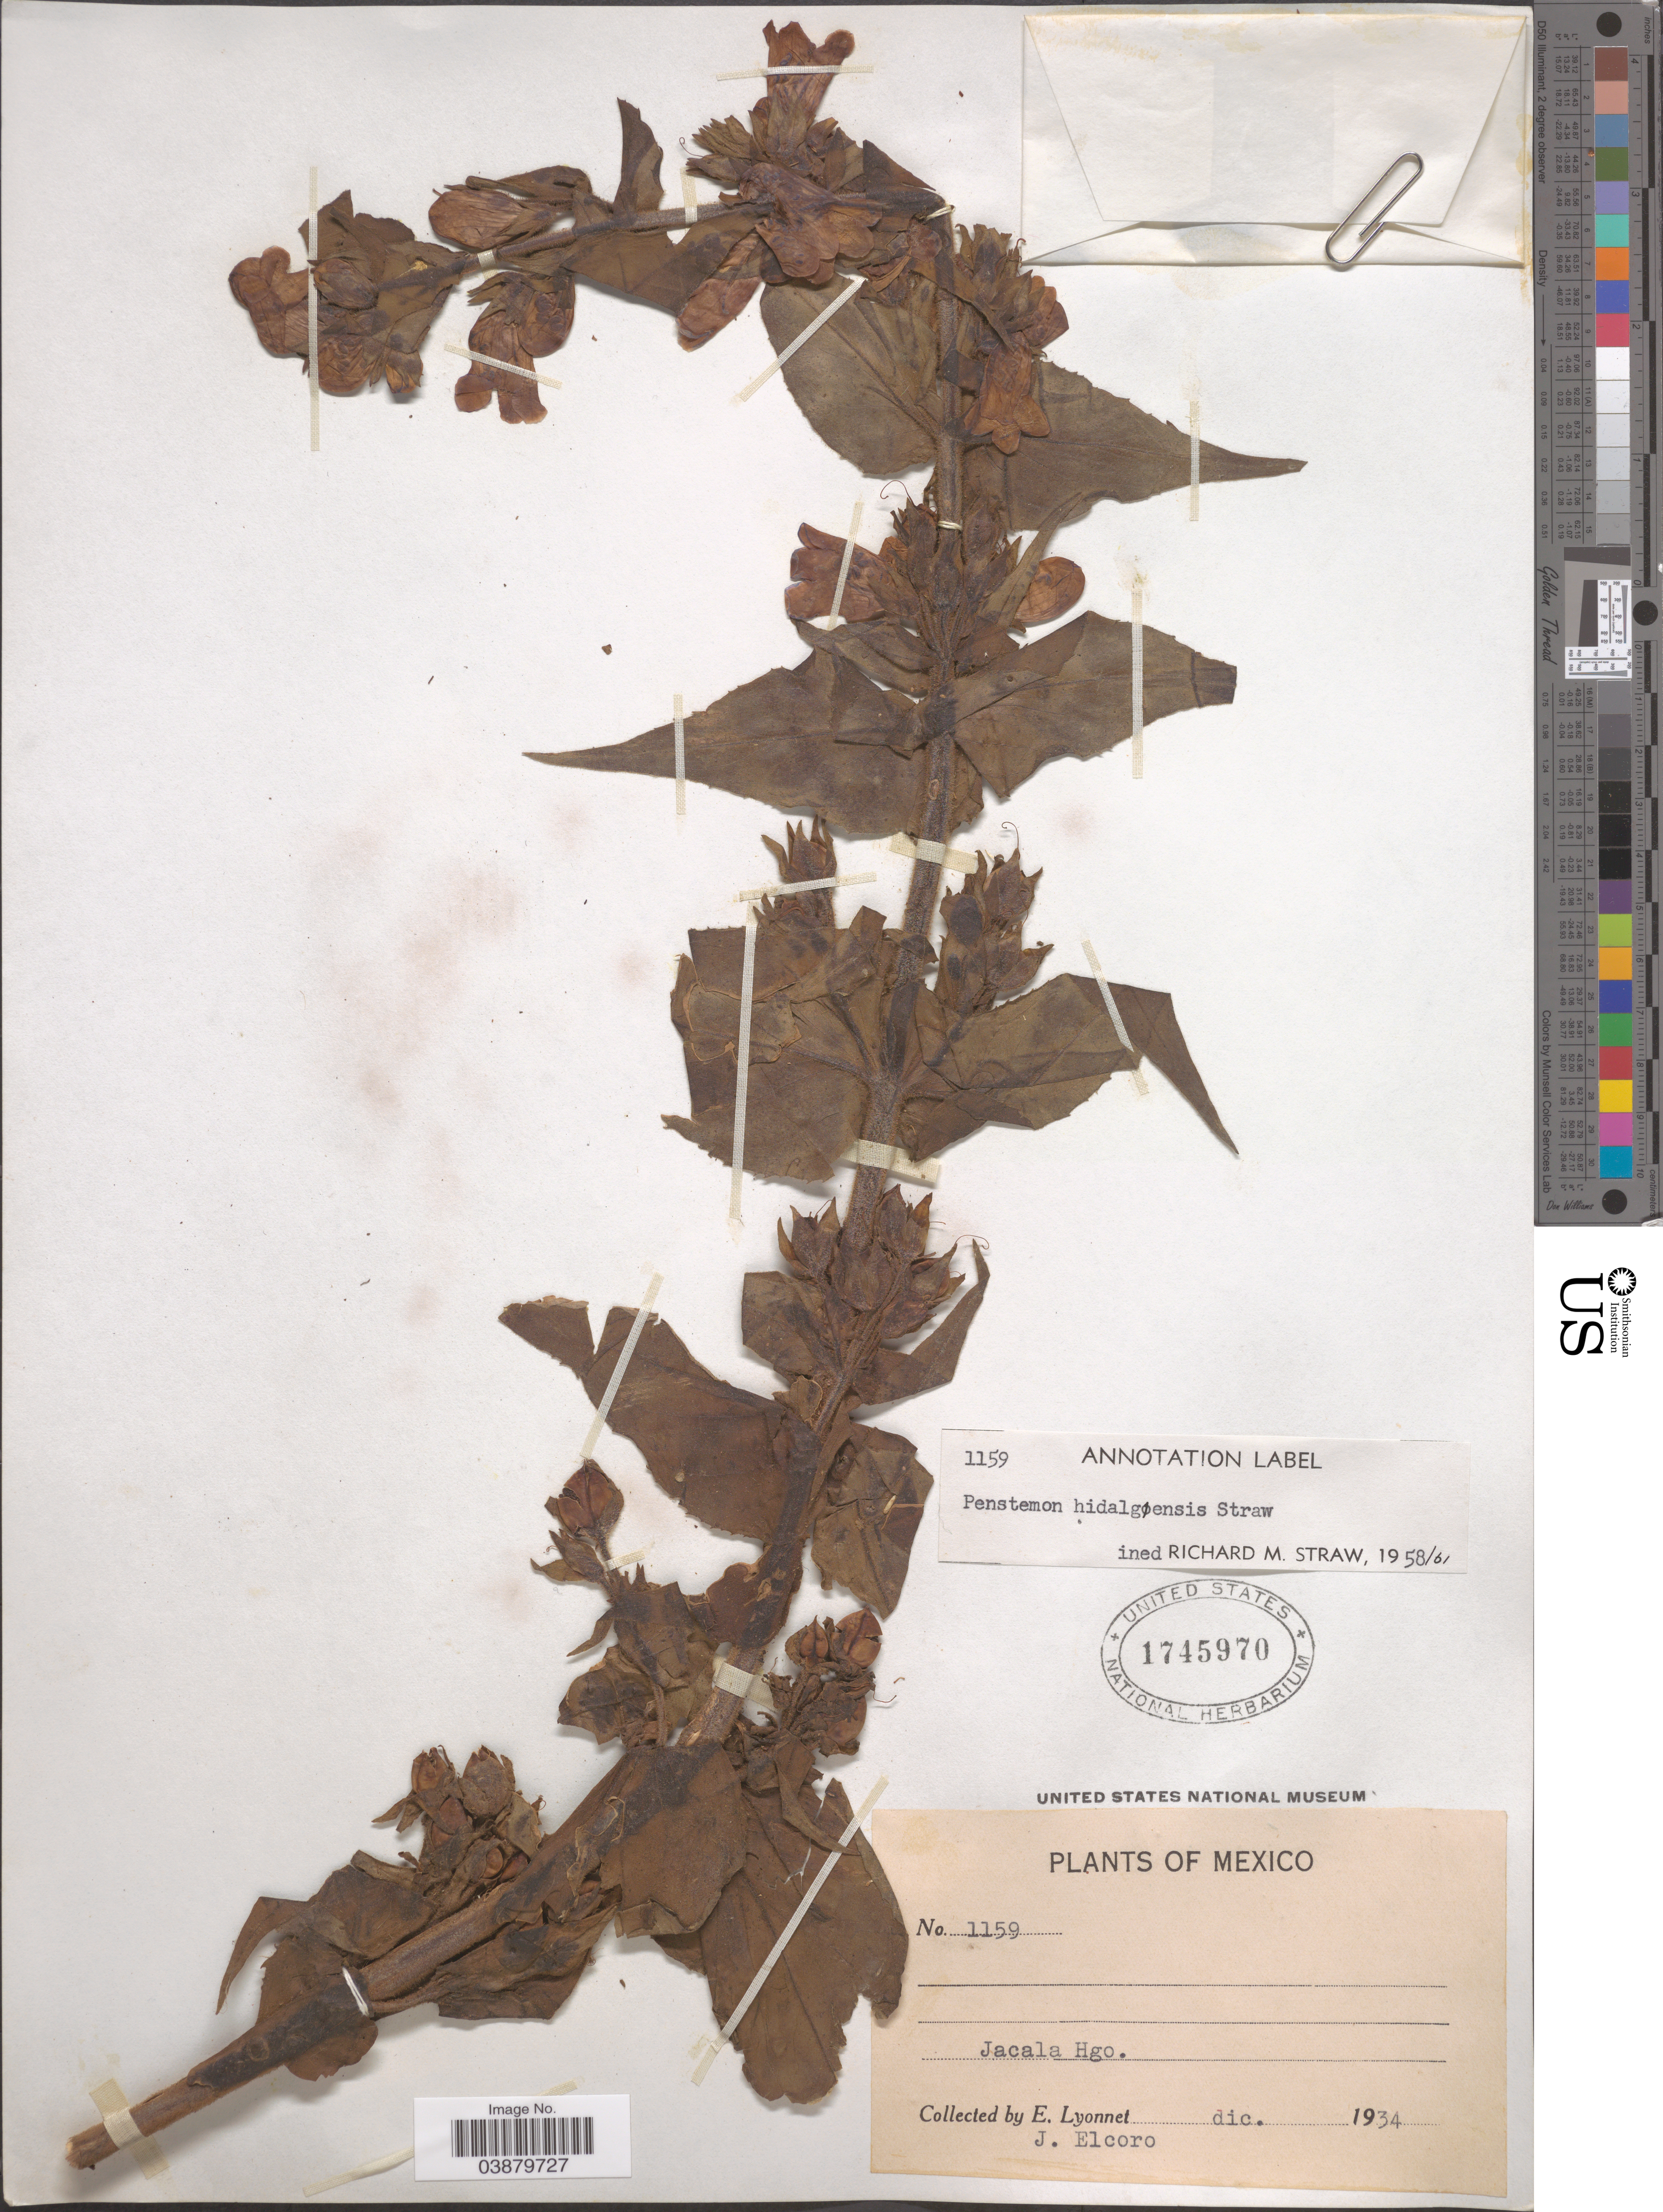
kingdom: Plantae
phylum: Tracheophyta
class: Magnoliopsida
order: Lamiales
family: Plantaginaceae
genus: Penstemon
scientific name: Penstemon hidalgensis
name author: Straw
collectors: E. Lyonnet & J. Elcoro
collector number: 1159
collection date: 1934-12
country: Mexico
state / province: Hidalgo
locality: Jacala.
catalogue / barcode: US 1745970